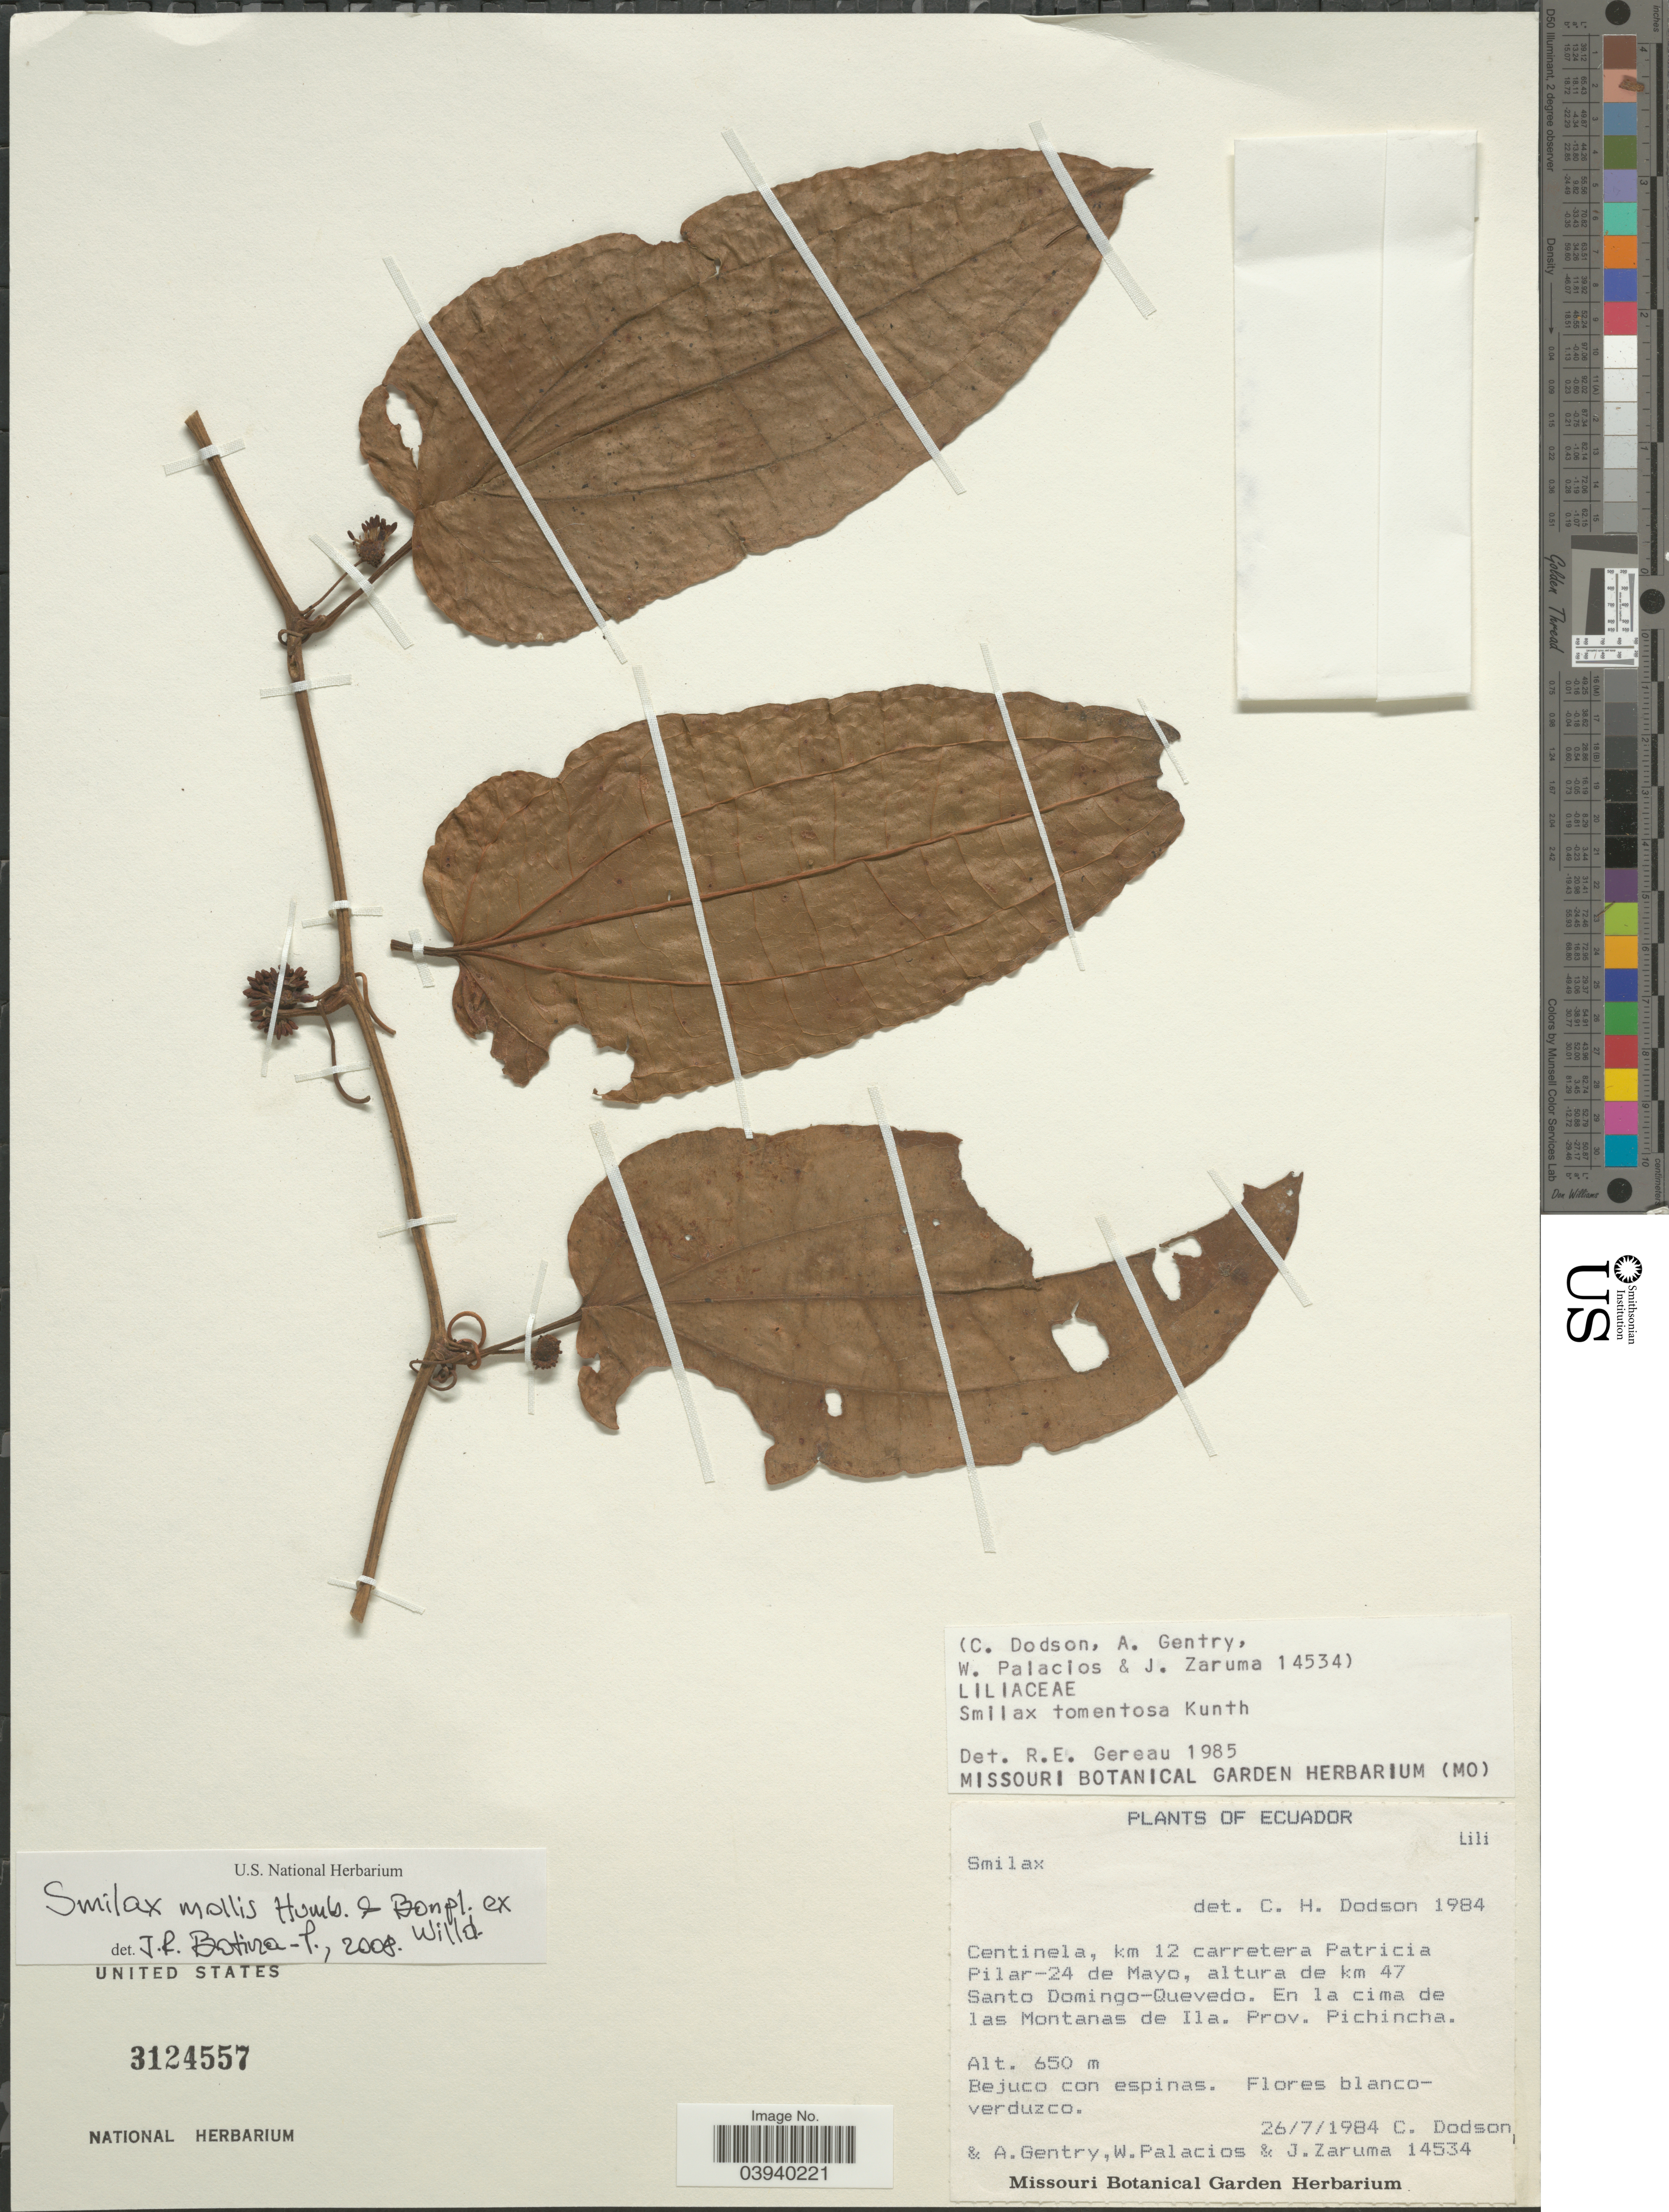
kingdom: Plantae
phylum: Tracheophyta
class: Liliopsida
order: Liliales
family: Smilacaceae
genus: Smilax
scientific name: Smilax mollis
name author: Humb. & Bonpl. ex Willd.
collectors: A. H. Gentry, W. Palacios & J. Zaruma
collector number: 14534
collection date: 1984-07-26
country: Ecuador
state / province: Pichincha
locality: Centinela, km 12 carretera Patricia Pilar-24 de Mayo, altura de km 47 Santo Domingo-Quevedo. En la cima de las Montanas de Ila.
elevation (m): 650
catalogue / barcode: US 3124557